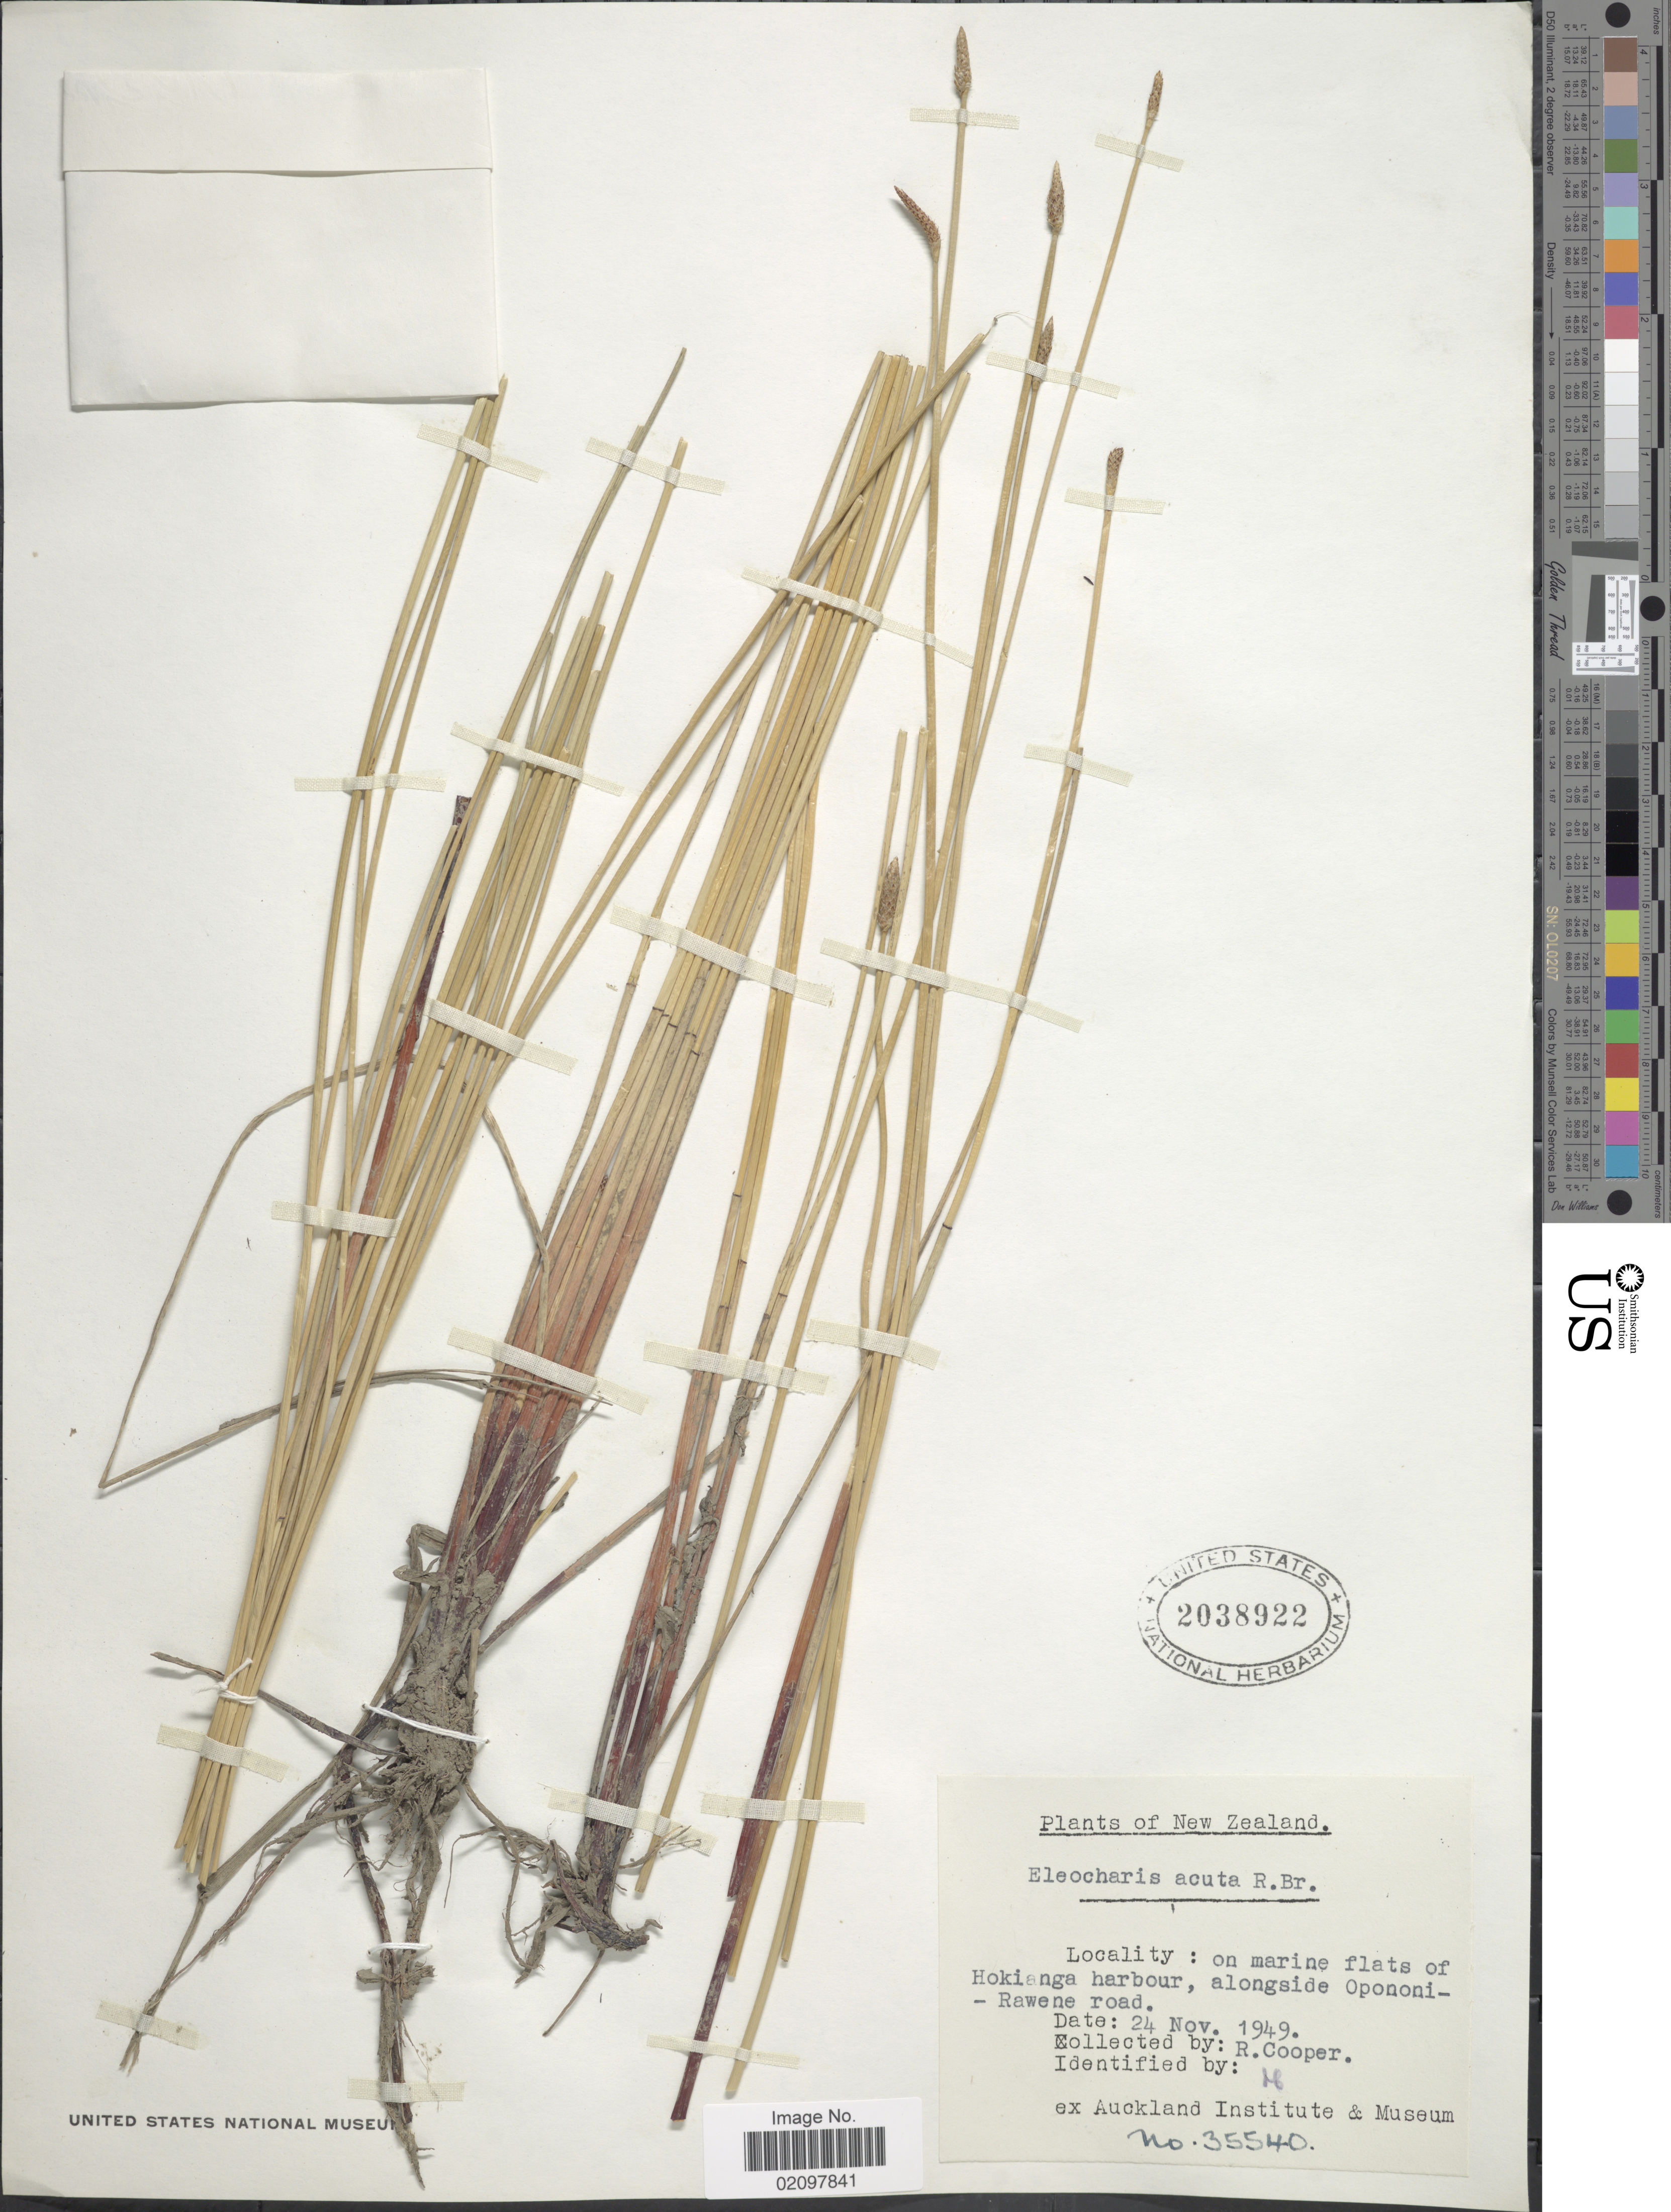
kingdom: Plantae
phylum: Tracheophyta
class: Liliopsida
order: Poales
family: Cyperaceae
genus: Eleocharis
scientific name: Eleocharis acuta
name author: R. Br.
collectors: R. Cooper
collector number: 35540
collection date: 1949-11-24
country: New Zealand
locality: On ,marine flats of Hokianga harbour, alongside Opononi-Rawene road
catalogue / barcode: US 2038922